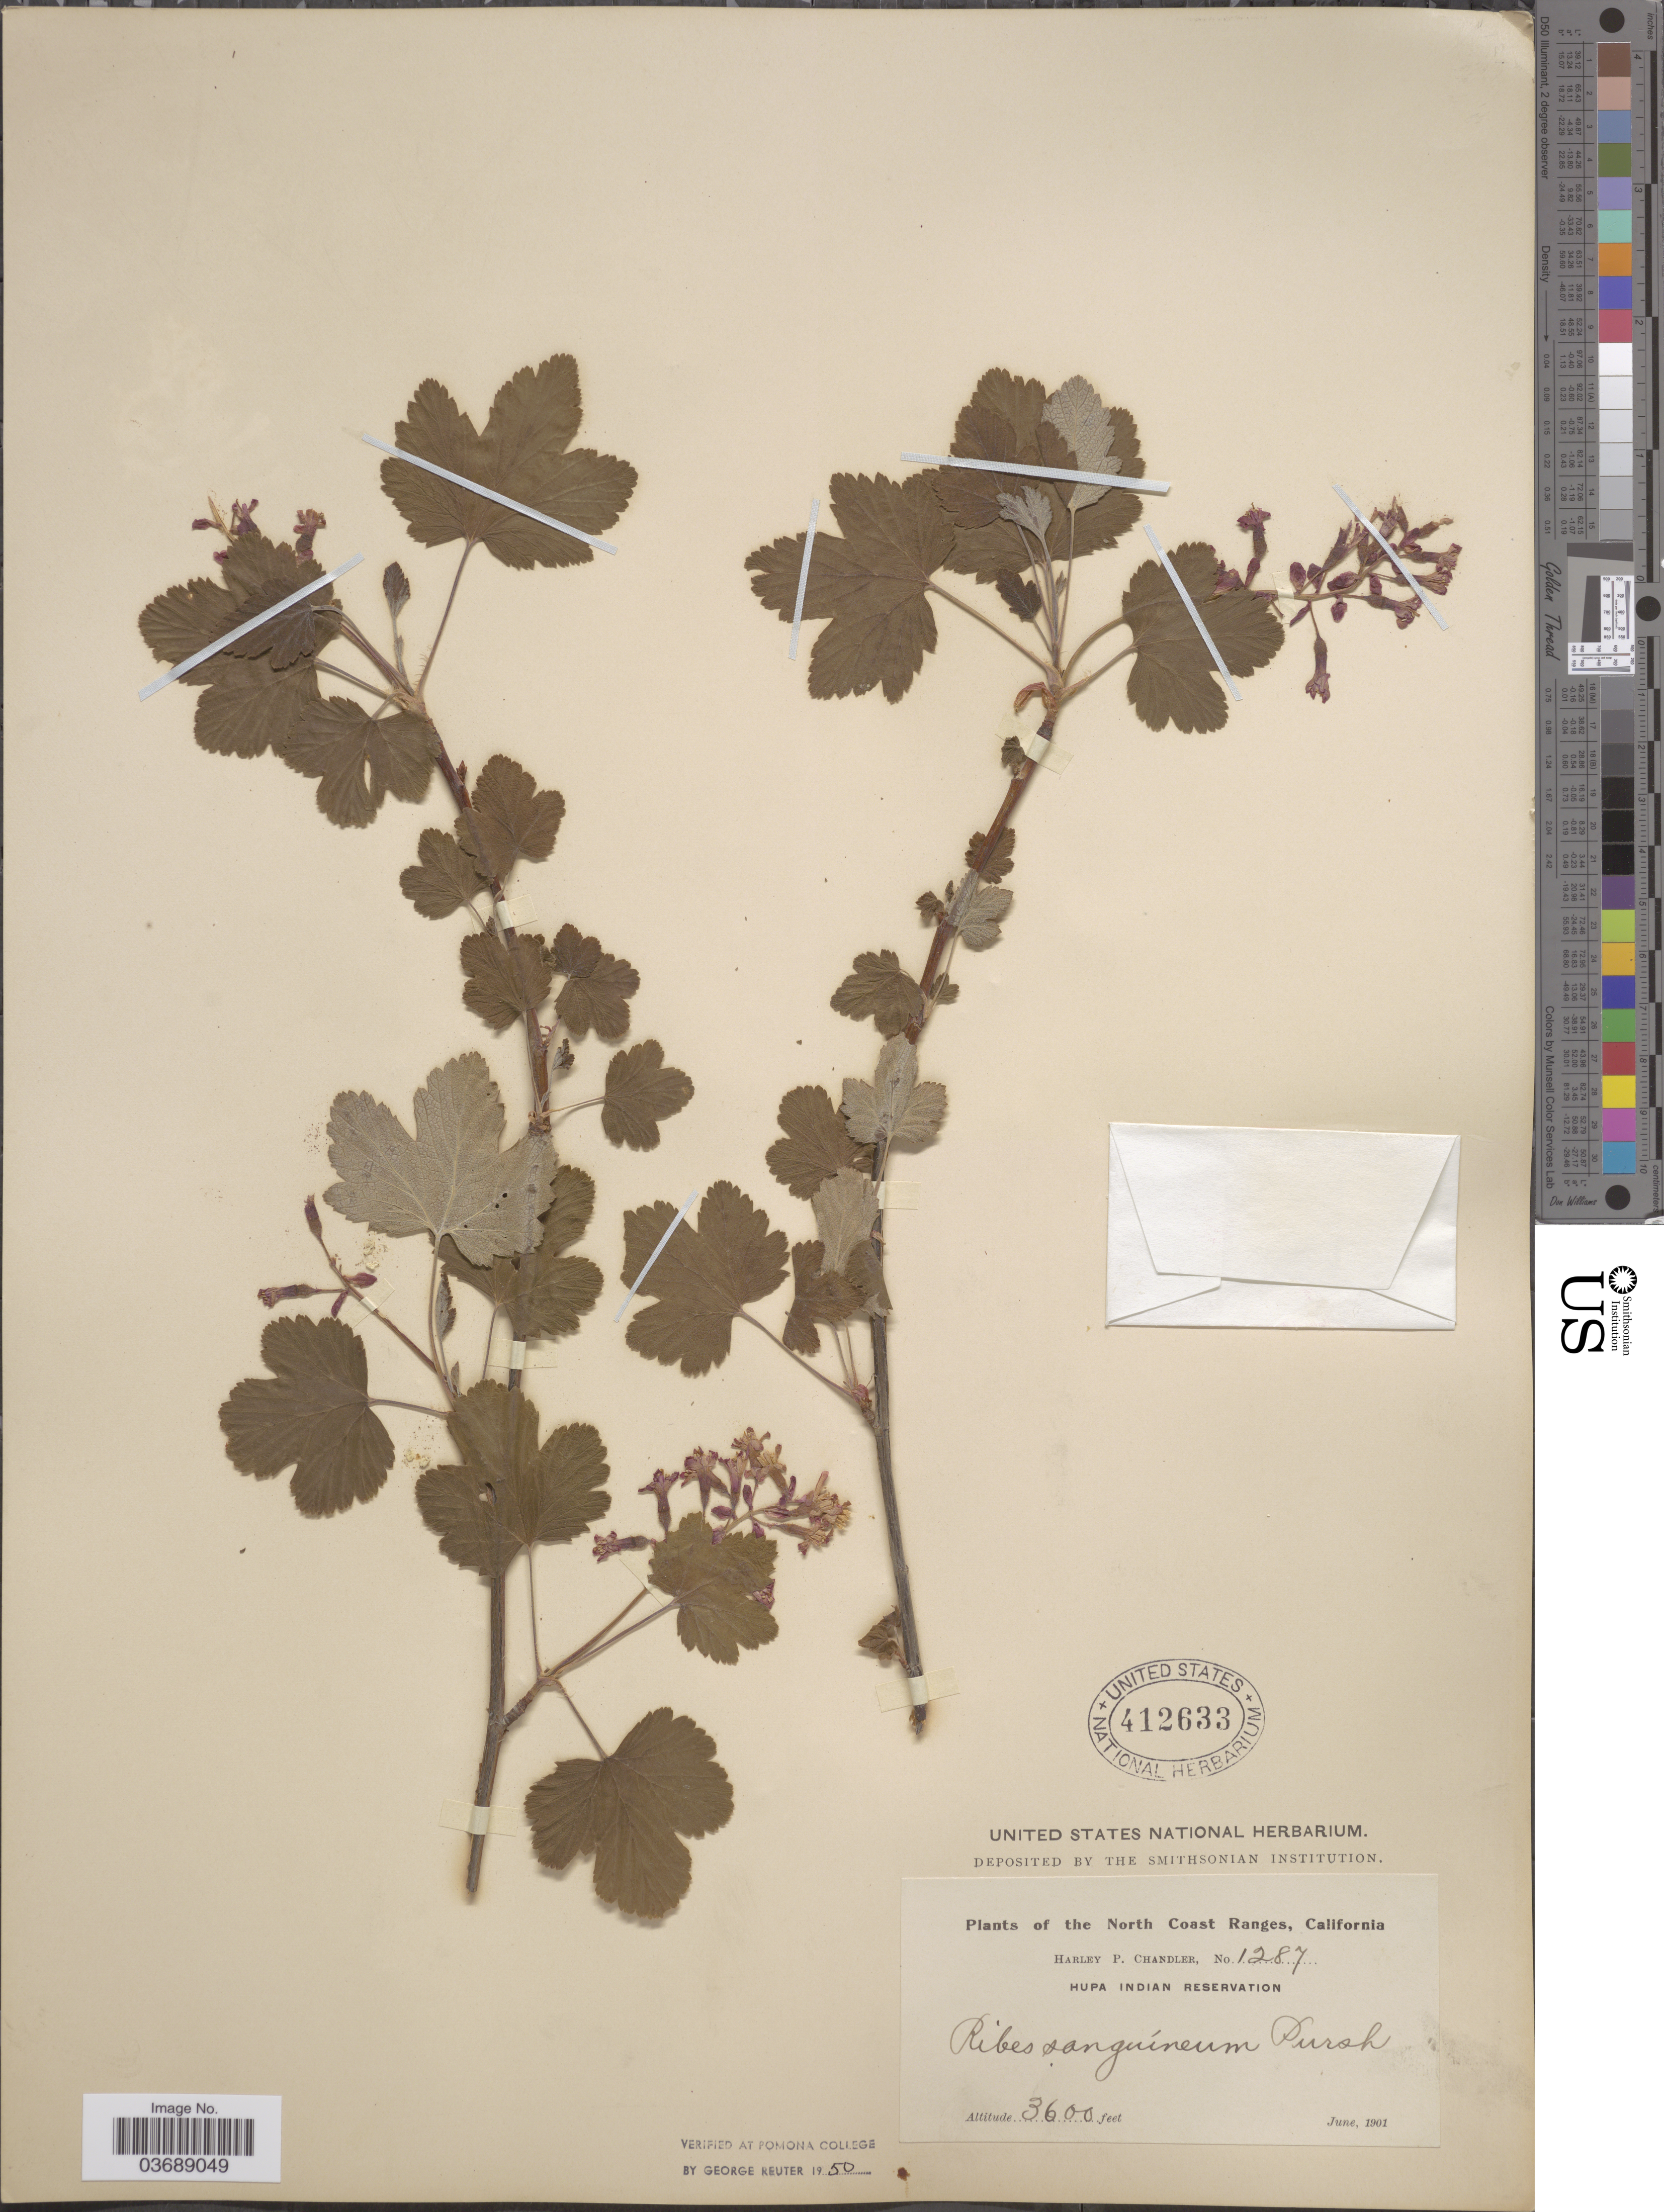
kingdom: Plantae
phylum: Tracheophyta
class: Magnoliopsida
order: Saxifragales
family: Grossulariaceae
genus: Ribes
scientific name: Ribes sanguineum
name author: Pursh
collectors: H. Chandler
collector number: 1287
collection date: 1901-06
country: United States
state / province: California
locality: The North Coast Ranges. Hupa Indian Reservation.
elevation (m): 1097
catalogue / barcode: US 412633